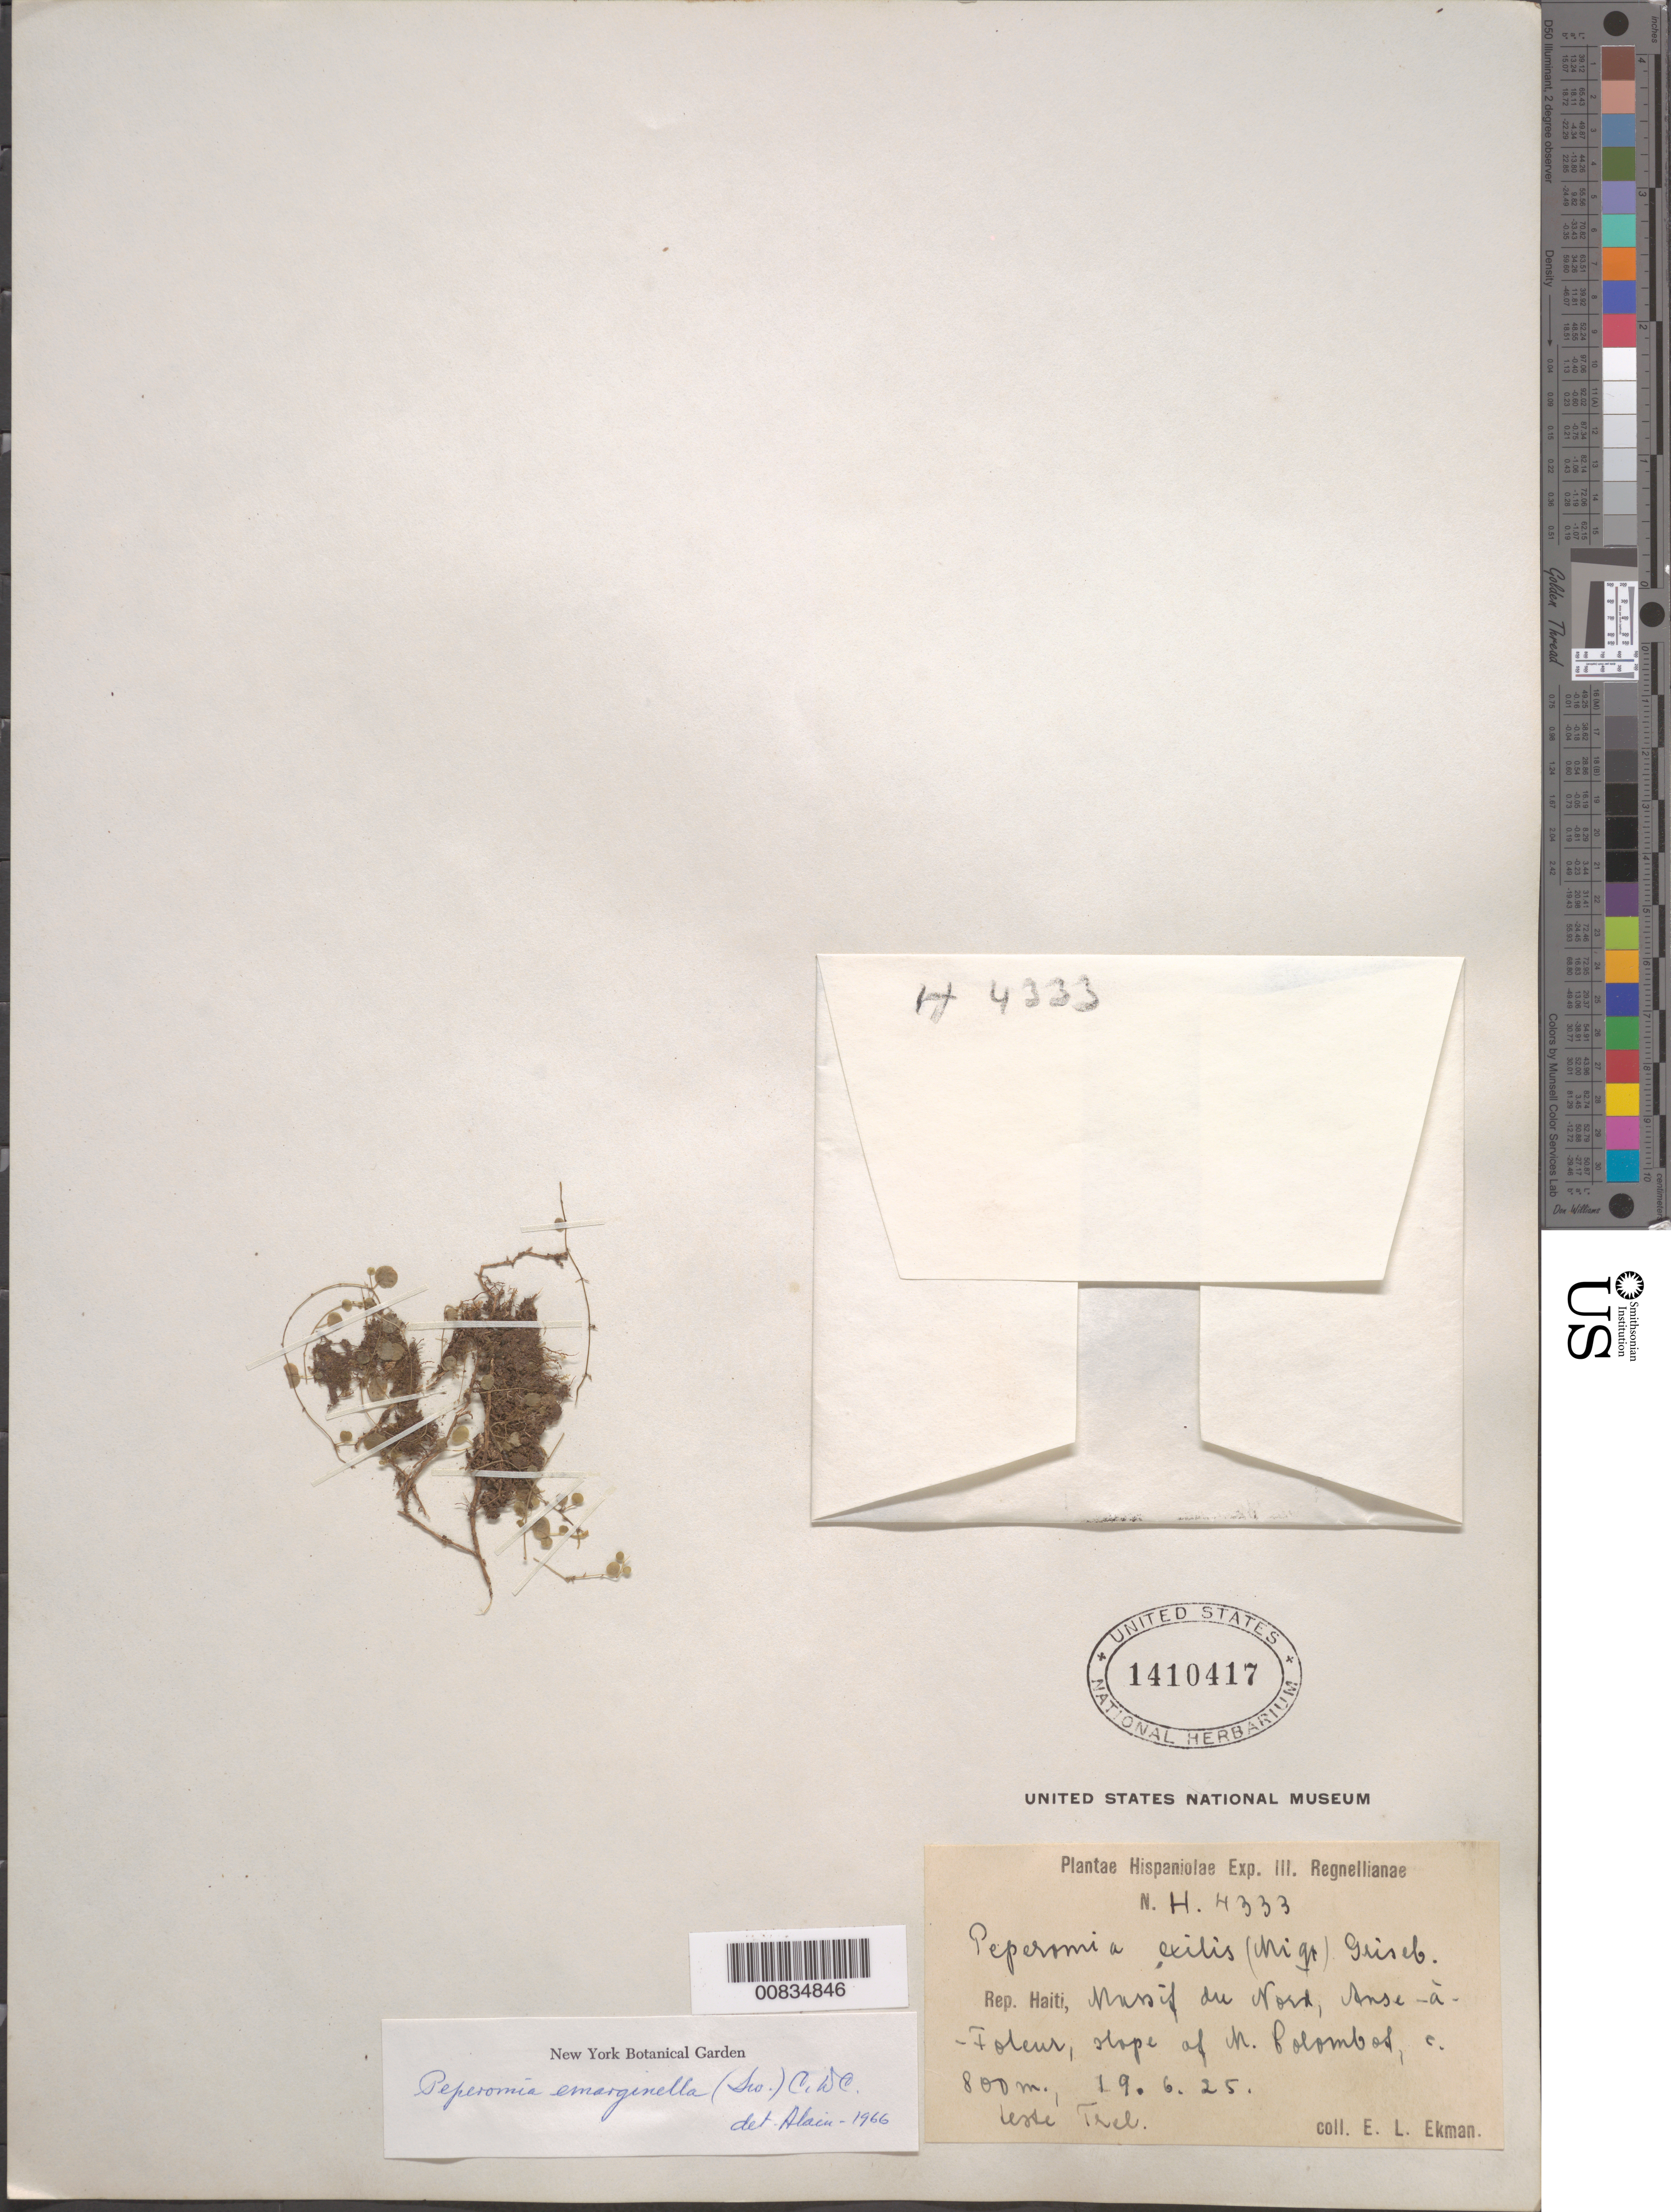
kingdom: Plantae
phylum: Tracheophyta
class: Magnoliopsida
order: Piperales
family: Piperaceae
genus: Peperomia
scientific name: Peperomia emarginella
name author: (Sw. ex Wikstr.) C. DC.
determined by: Liogier, Alain H.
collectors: E. L. Ekman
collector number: H 4333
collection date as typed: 19 Jun 1925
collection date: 1925-06-19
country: Haiti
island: Hispaniola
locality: Massif du nord, Anse-à-Foleur, slope of M. Colombos.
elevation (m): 800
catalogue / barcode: US 1410417